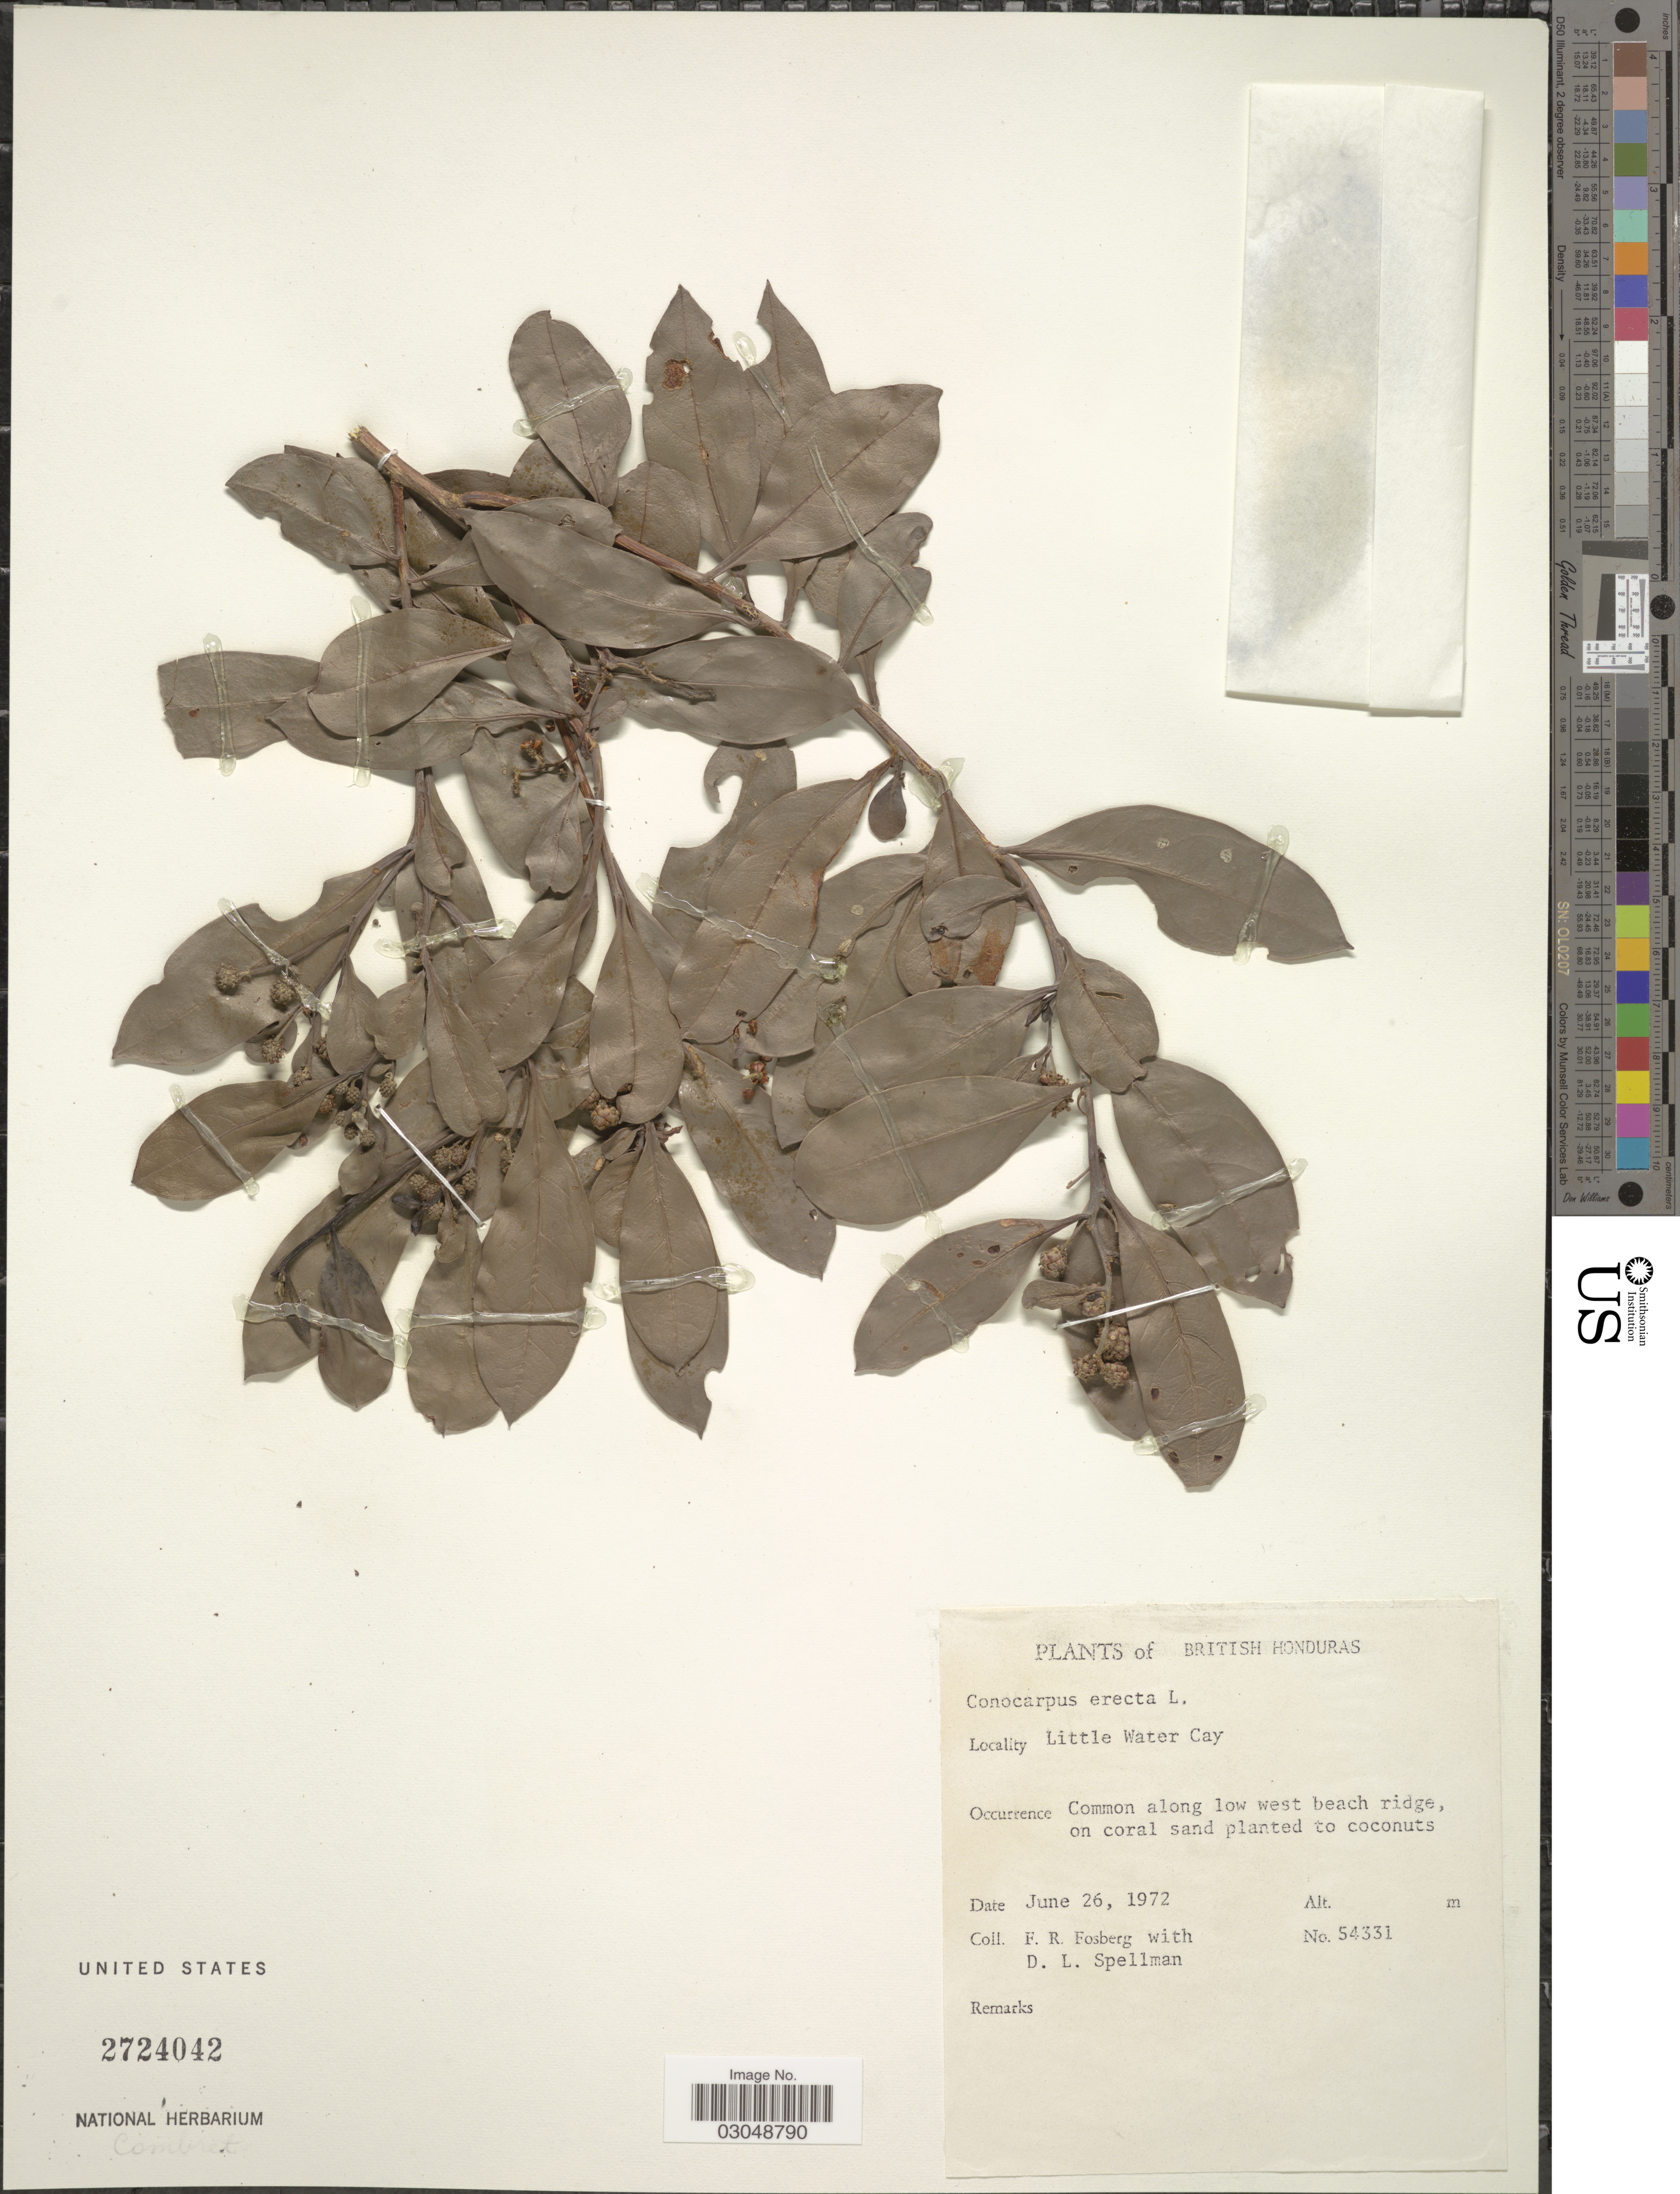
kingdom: Plantae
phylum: Tracheophyta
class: Magnoliopsida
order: Myrtales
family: Combretaceae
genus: Conocarpus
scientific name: Conocarpus erectus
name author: L.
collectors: F. R. Fosberg & D. L. Spellman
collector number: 54331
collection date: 1972-06-26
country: Belize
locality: British Honduras. Little Water Cay.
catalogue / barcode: US 2724042